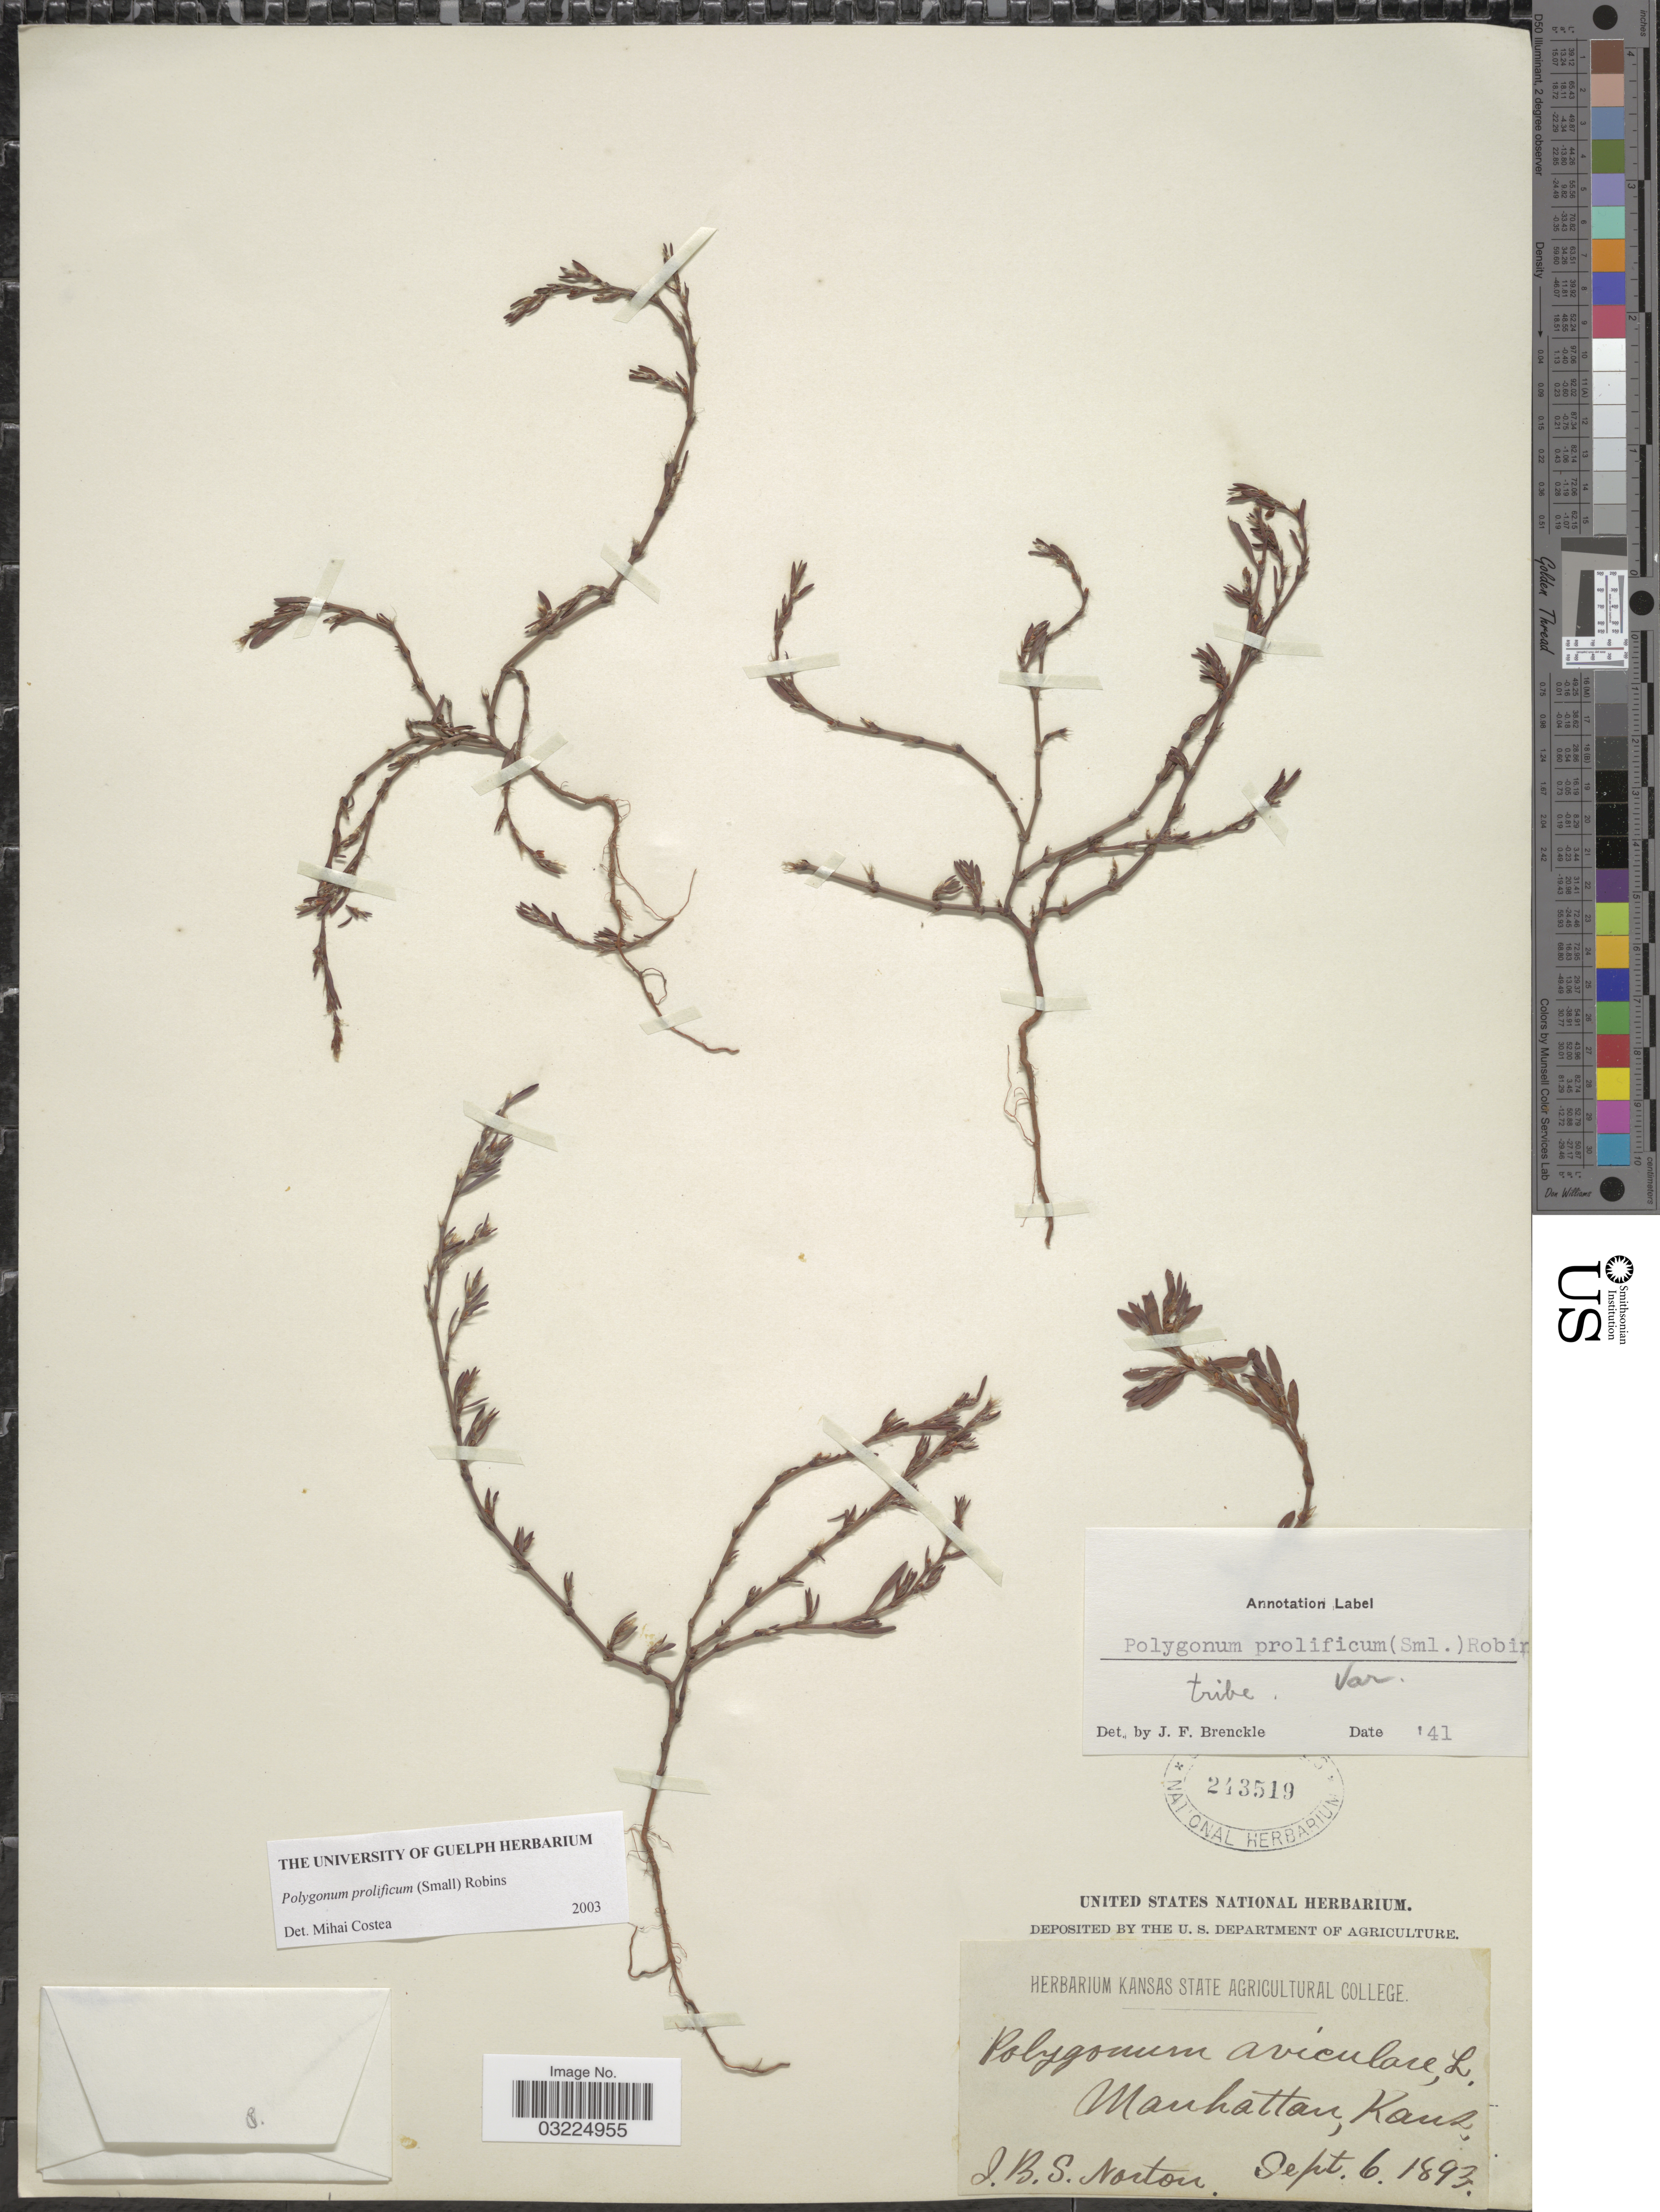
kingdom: Plantae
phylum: Tracheophyta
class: Magnoliopsida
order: Caryophyllales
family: Polygonaceae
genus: Polygonum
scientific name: Polygonum prolificum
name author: (Small) B.L. Rob.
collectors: J. B. S. Norton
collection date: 1893-09-06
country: United States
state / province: Kansas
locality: Manhattan.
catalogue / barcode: US 243519